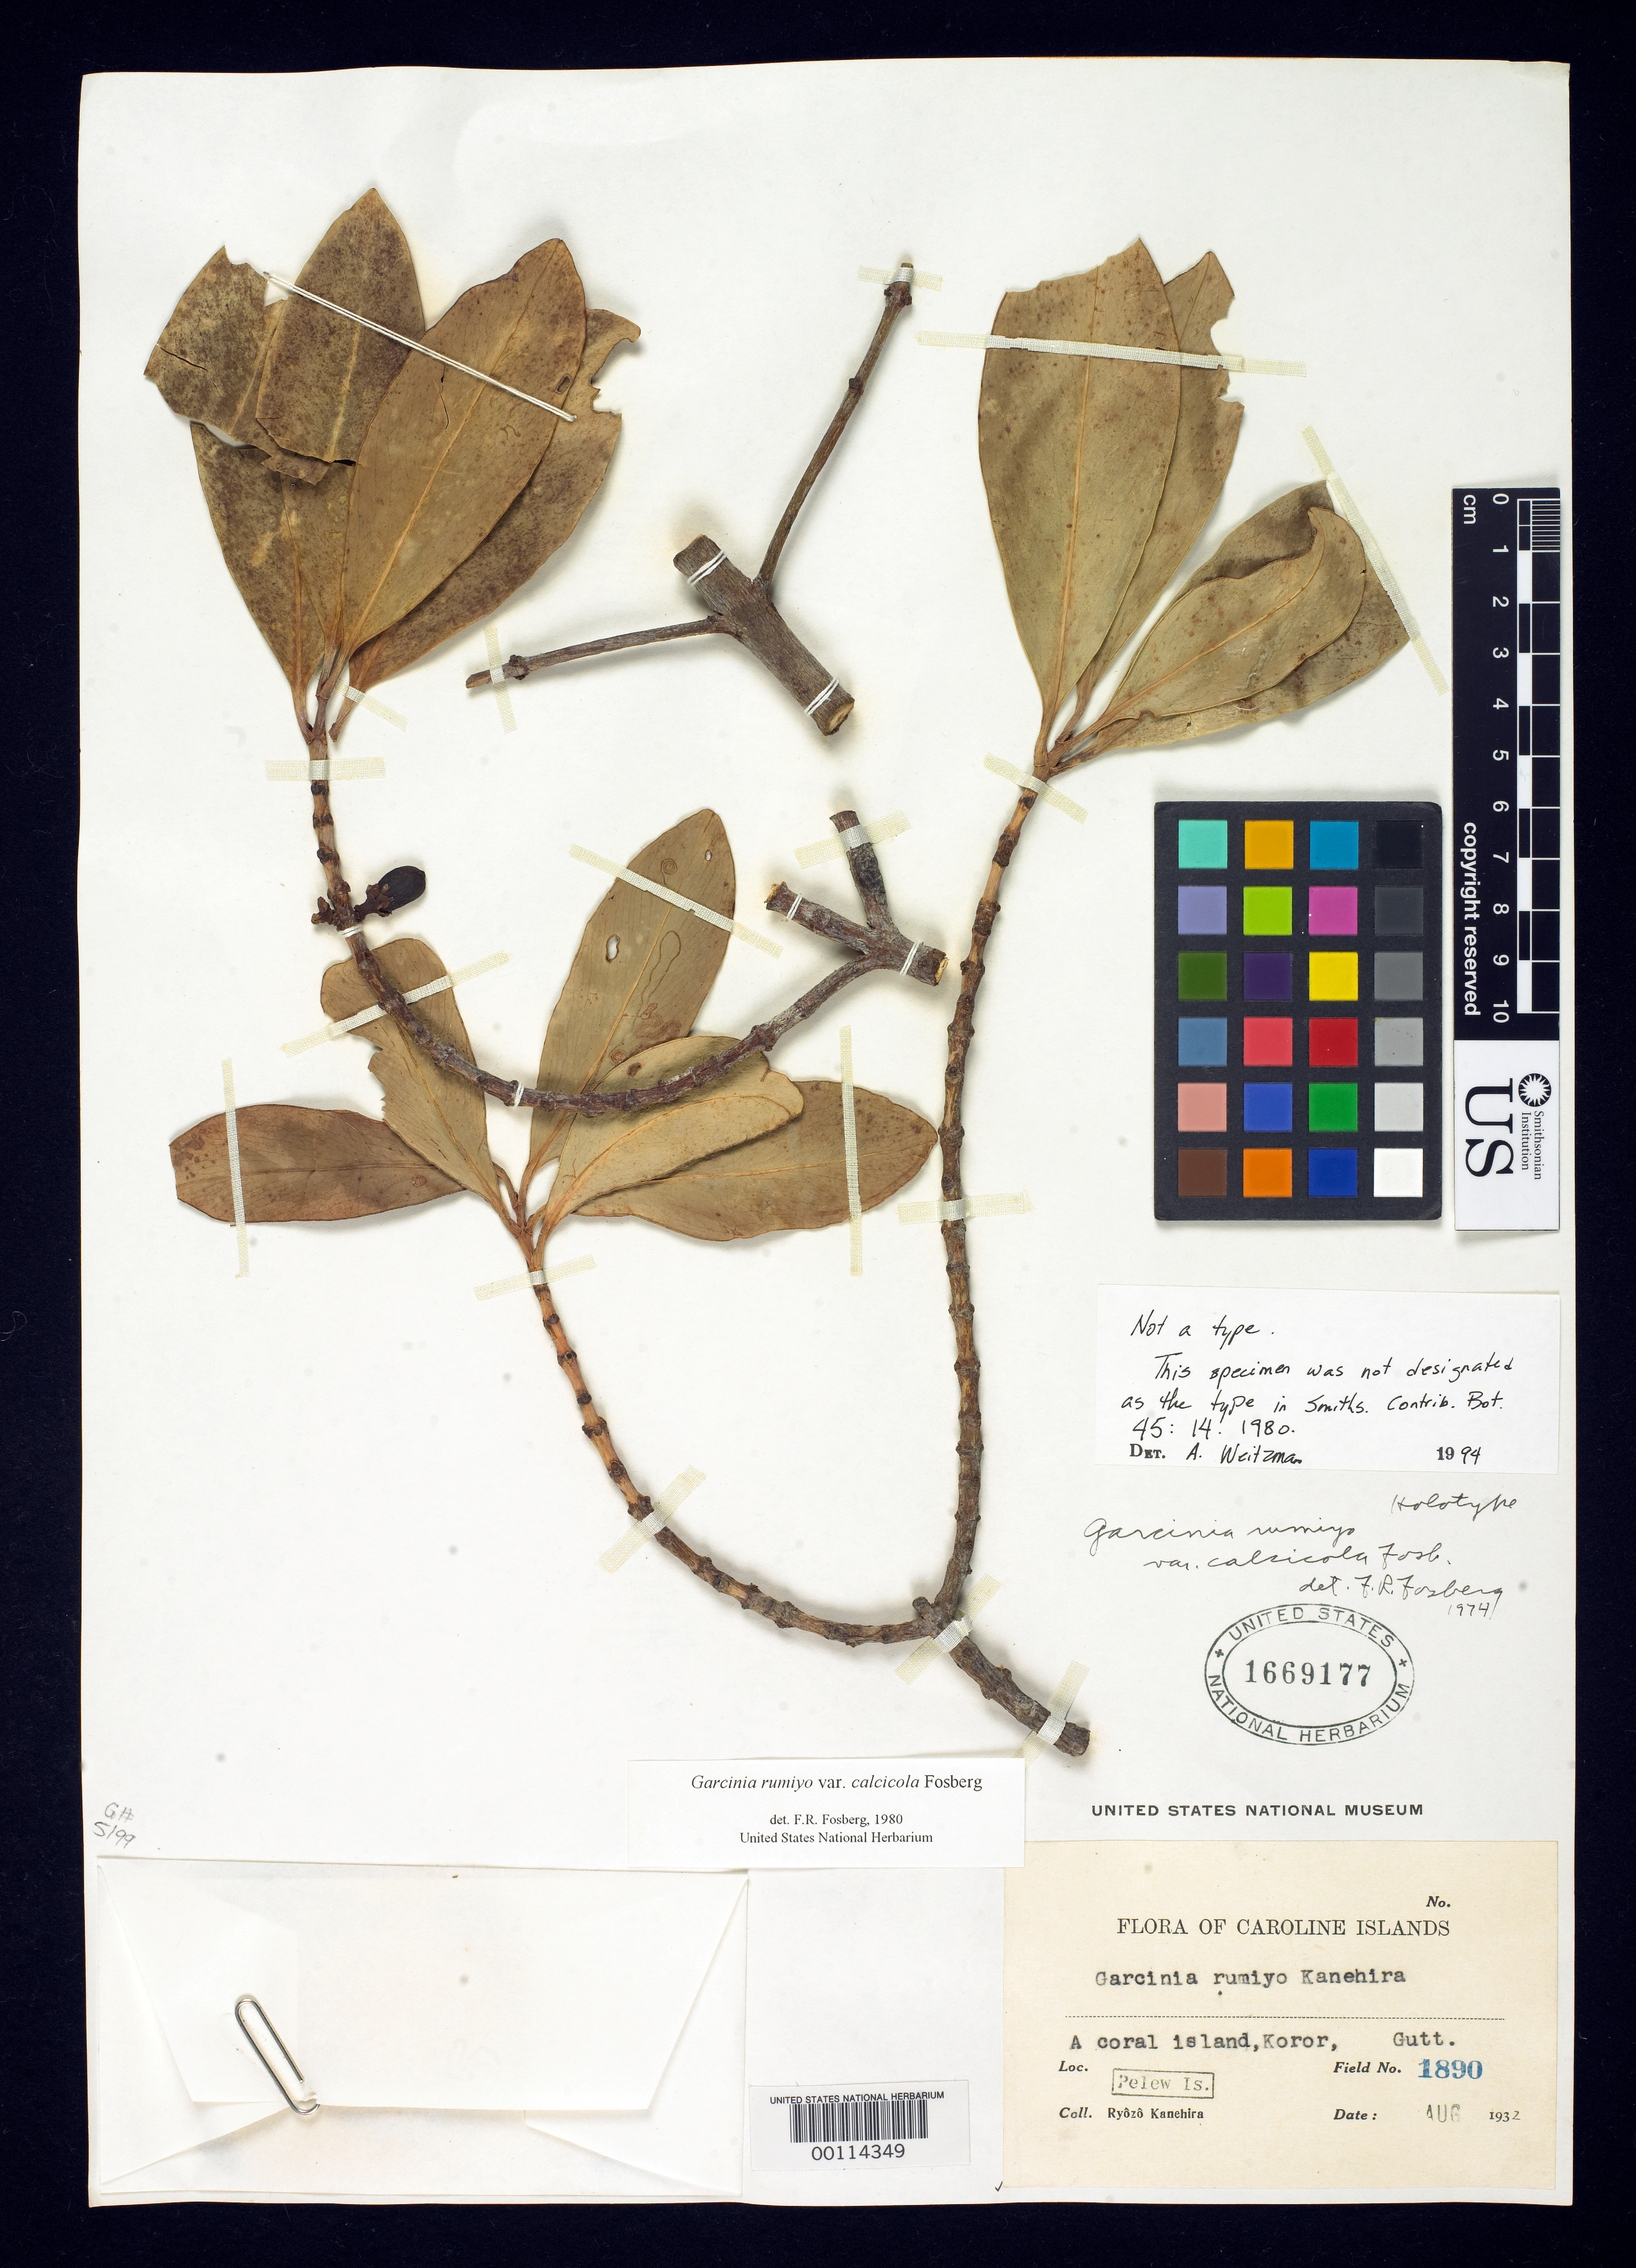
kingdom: Plantae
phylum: Tracheophyta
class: Magnoliopsida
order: Malpighiales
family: Clusiaceae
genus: Garcinia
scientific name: Garcinia rumiyo var. calicola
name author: Fosberg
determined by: Fosberg, F. R.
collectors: R. Kanehira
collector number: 1890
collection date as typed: Aug 1932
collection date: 1932-08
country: Palau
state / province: Koror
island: Oreor (Koror)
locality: Koror.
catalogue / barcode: US 1669177